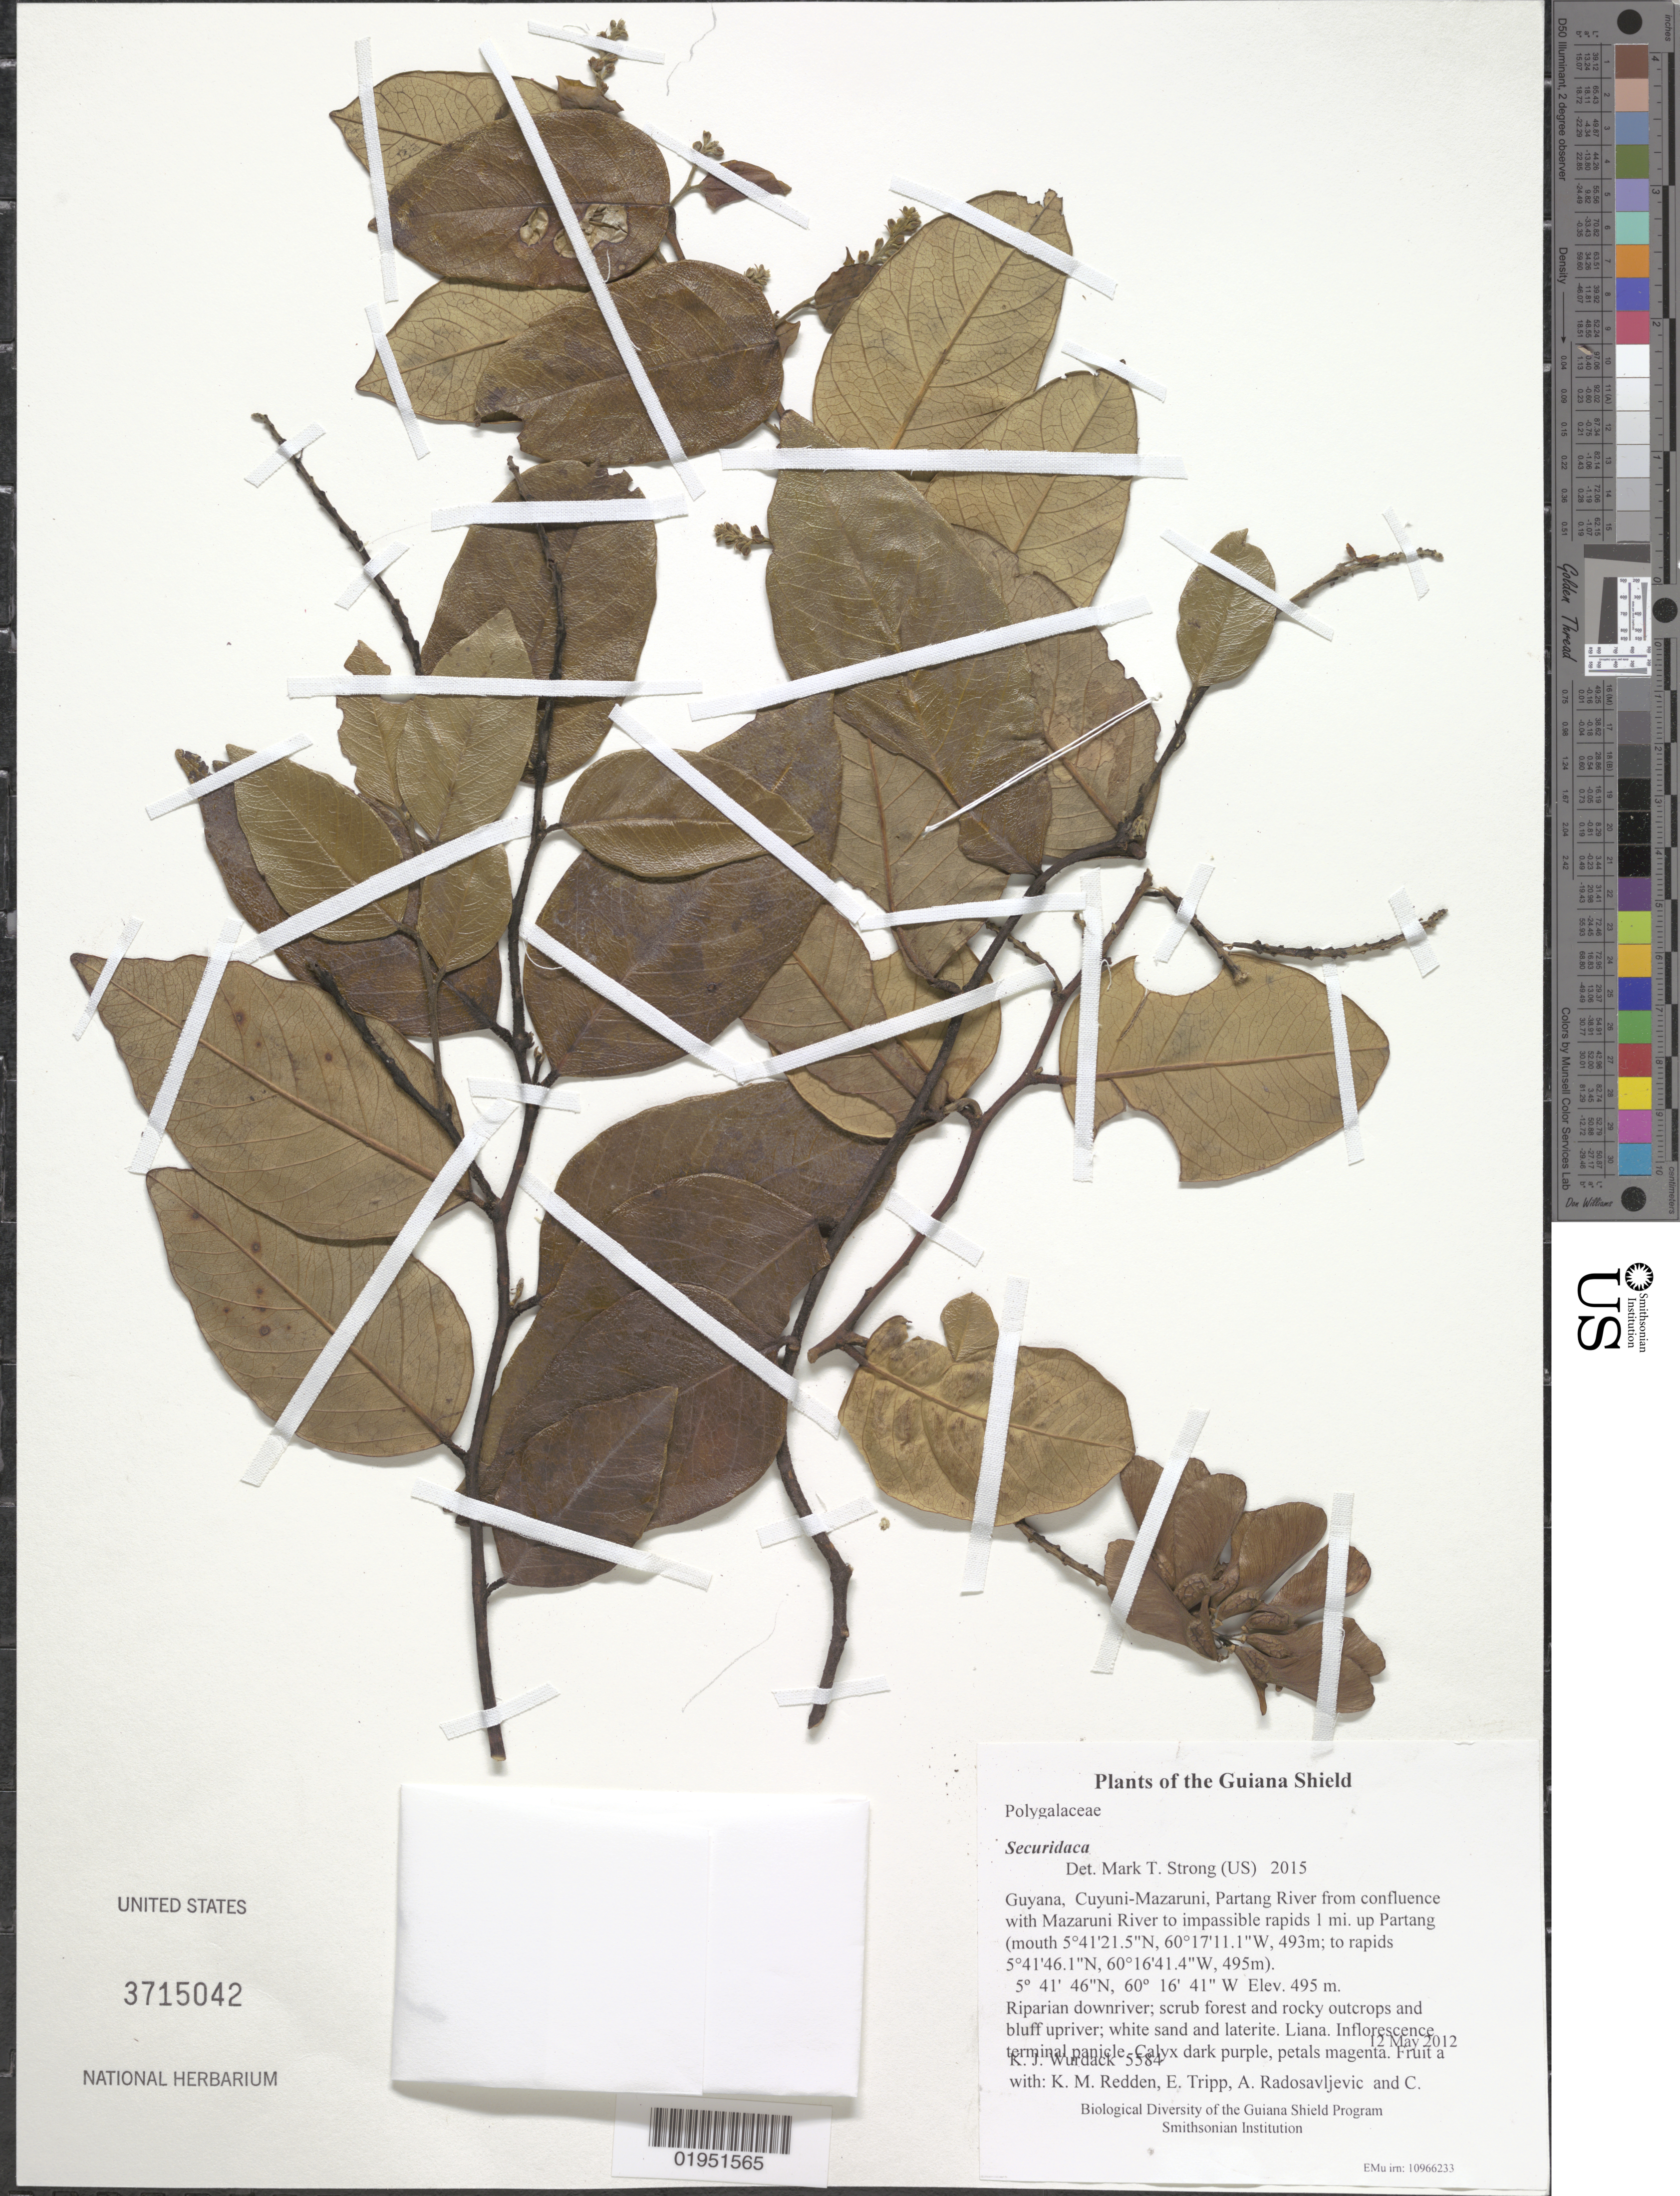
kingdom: Plantae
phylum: Tracheophyta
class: Magnoliopsida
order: Fabales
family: Polygalaceae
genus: Securidaca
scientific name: Securidaca sp.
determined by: Strong, M. T., (US), Smithsonian Institution - National Museum of Natural History (UNITED STATES)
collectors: K. Wurdack, K. M. Redden, E. Tripp, A. Radosavljevic & C. Jacobis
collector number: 5584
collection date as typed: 12 May 2012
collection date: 2012-05-12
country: Guyana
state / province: Cuyuni-Mazaruni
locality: Partang River from confluence with Mazaruni River to impassible rapids 1 mi. up Partang (mouth 5°41'21.5"N, 60°17'11.1"W, 493m; to rapids 5°41'46.1"N, 60°16'41.4"W, 495m)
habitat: Riparian downriver; scrub forest and rocky outcrops and bluff upriver; white sand and laterite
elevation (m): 495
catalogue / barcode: US 3715042